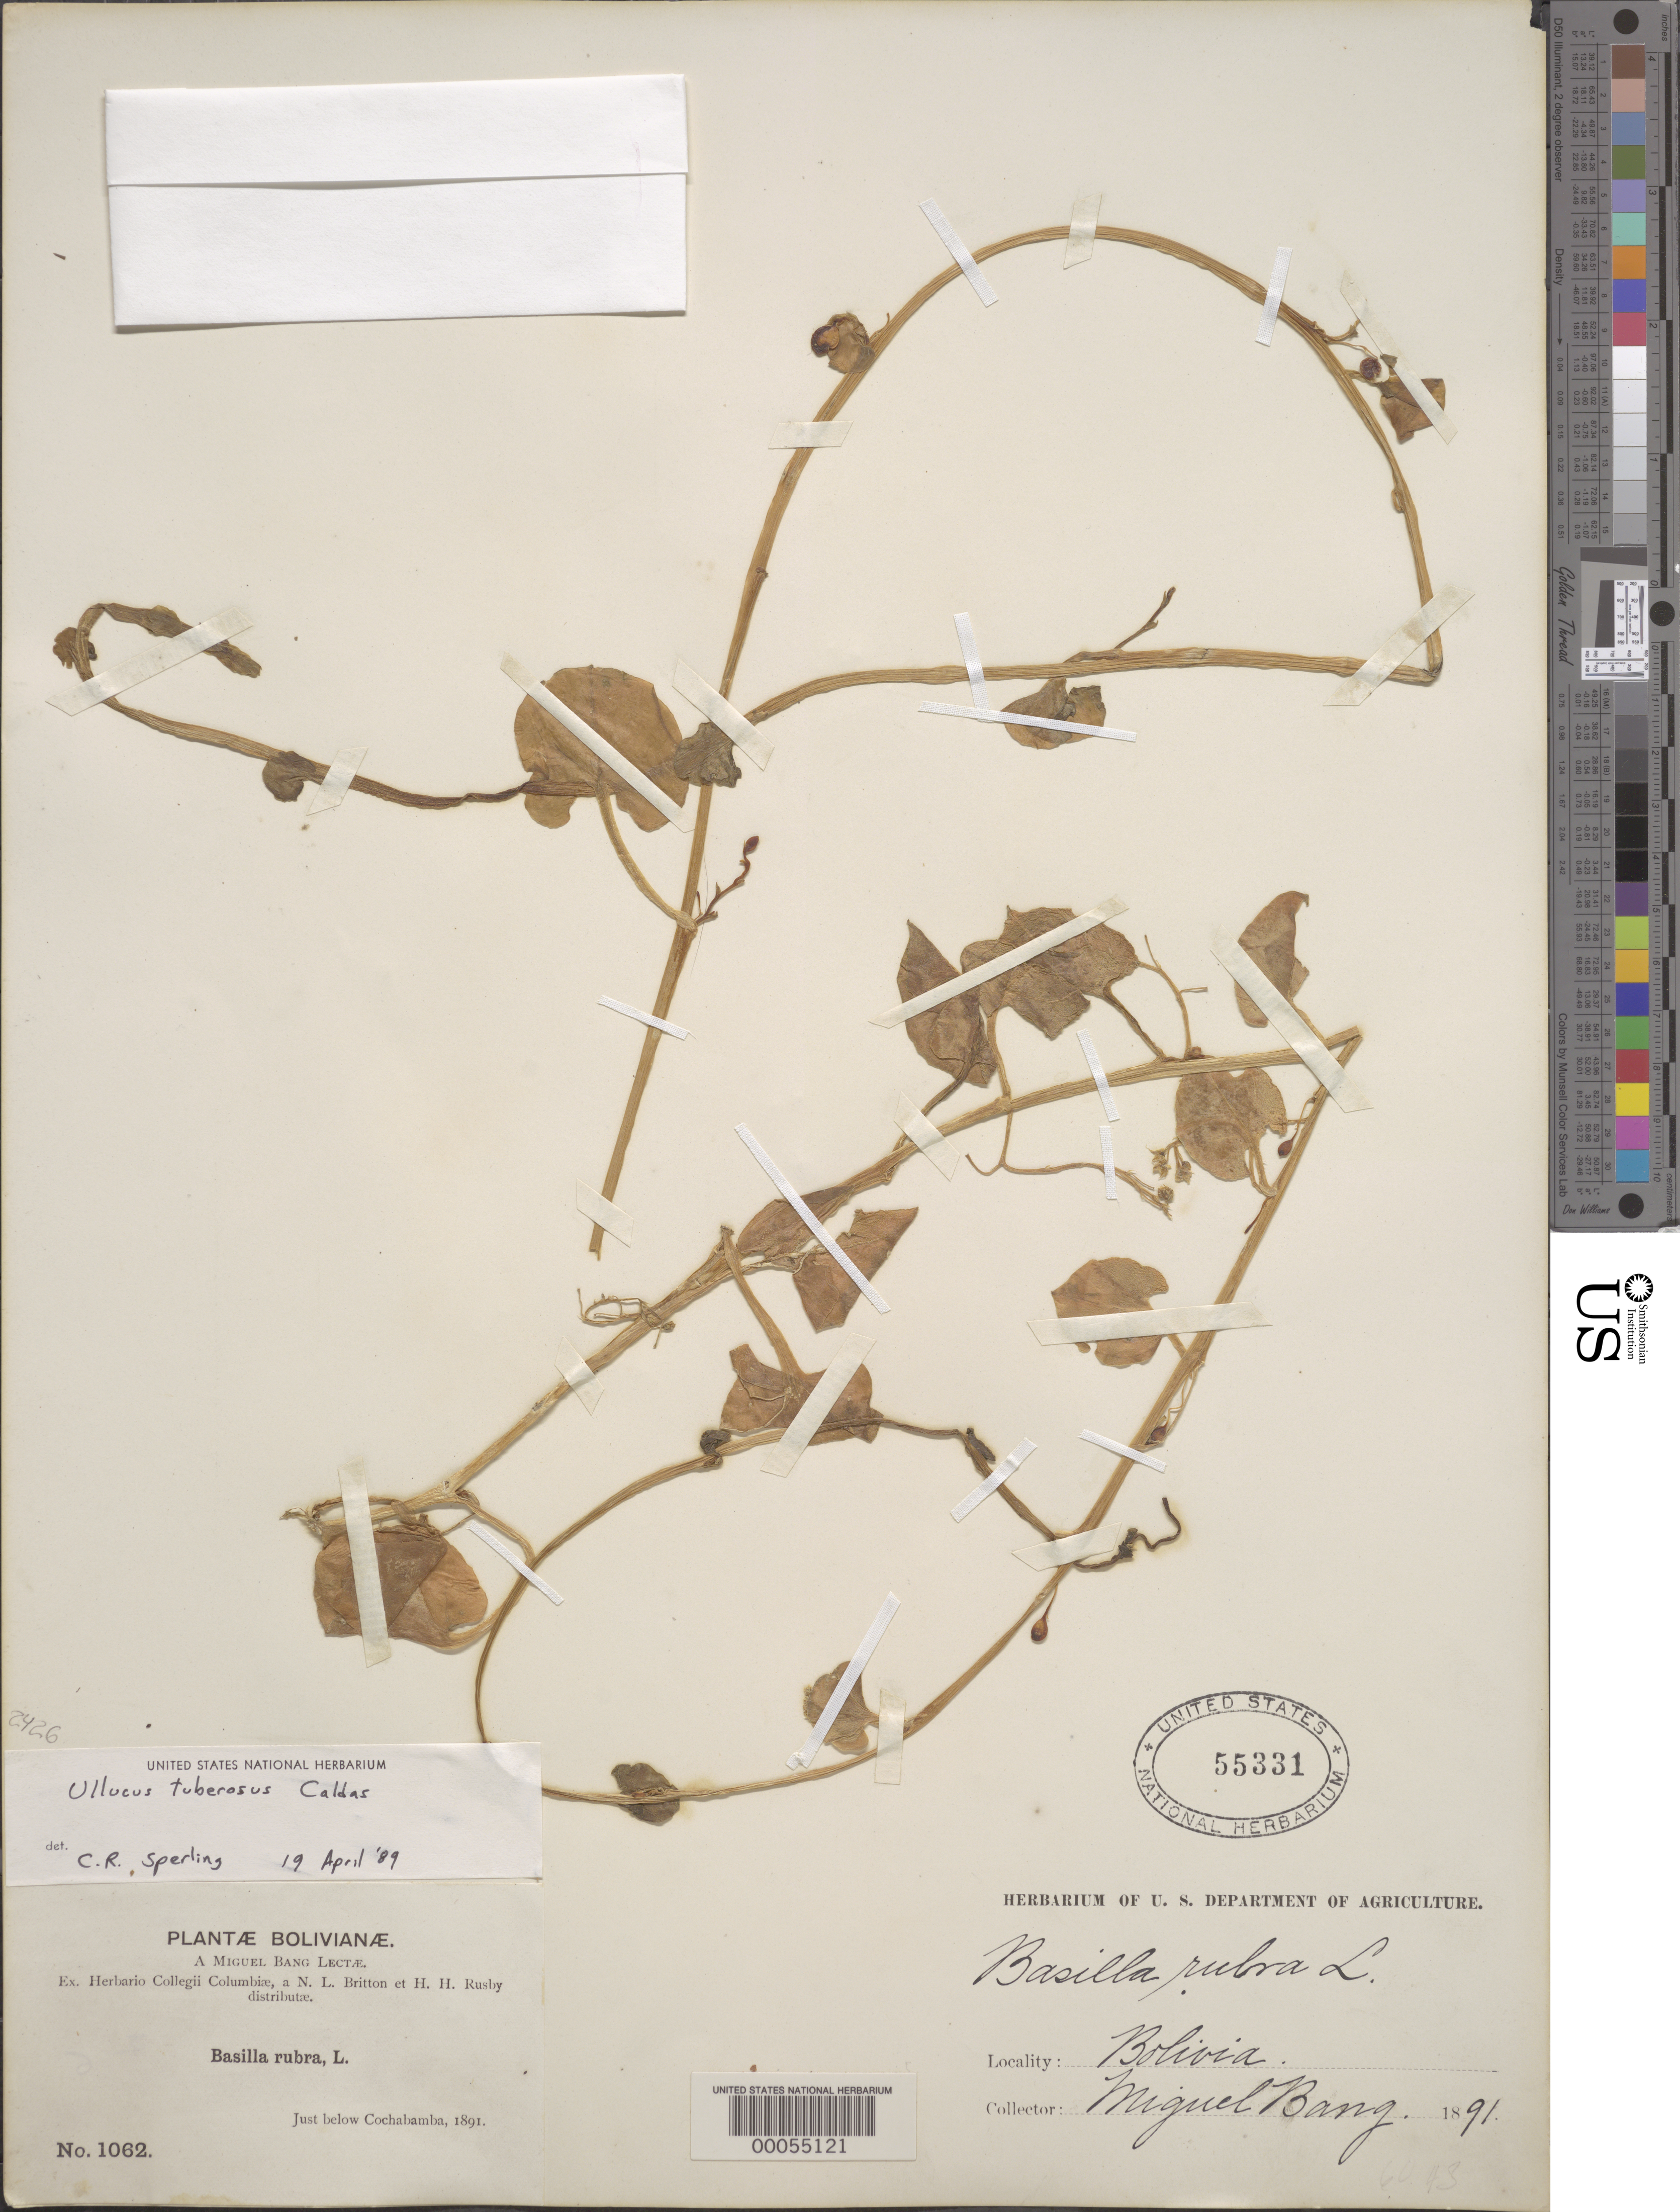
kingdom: Plantae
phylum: Tracheophyta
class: Magnoliopsida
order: Caryophyllales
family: Basellaceae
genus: Ullucus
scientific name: Ullucus tuberosus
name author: Caldas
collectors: M. Bang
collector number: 1062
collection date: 1891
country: Bolivia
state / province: Cochabamba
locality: Just below Cochabamba.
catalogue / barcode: US 55331